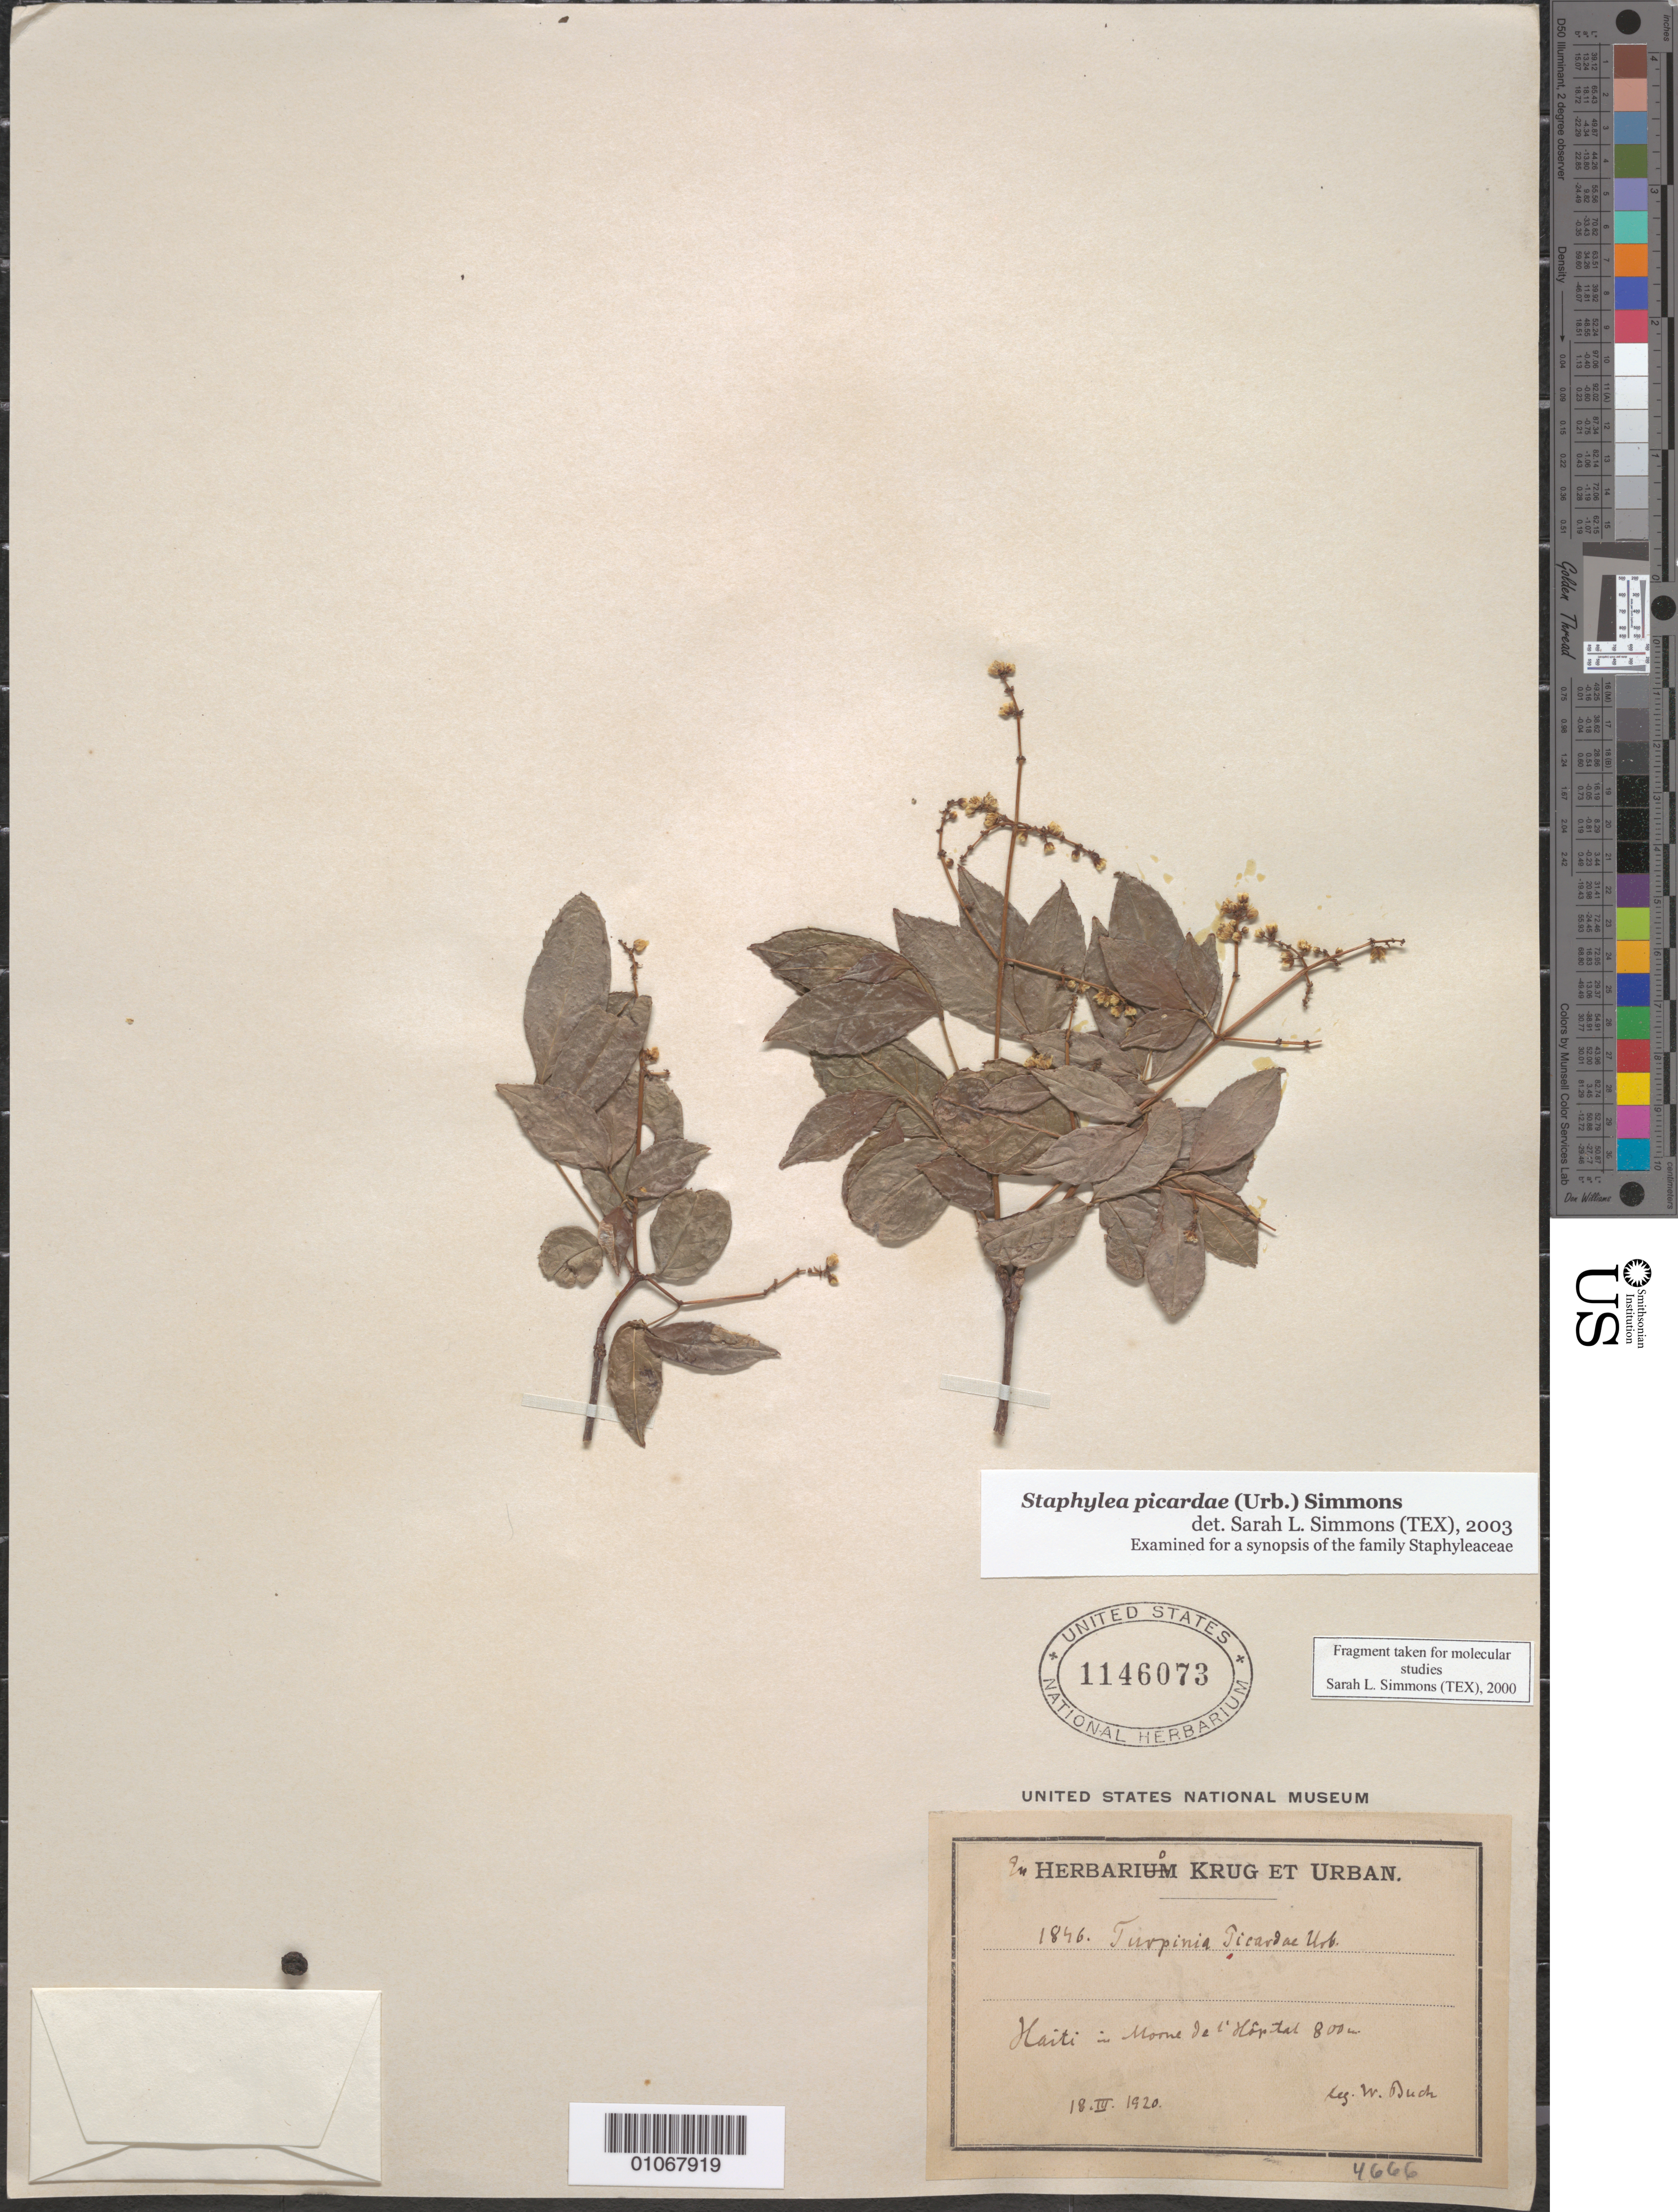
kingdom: Plantae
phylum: Tracheophyta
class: Magnoliopsida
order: Crossosomatales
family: Staphyleaceae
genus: Turpinia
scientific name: Turpinia picardae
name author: Urb.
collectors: W. Buch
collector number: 1846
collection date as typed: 18 Apr 1920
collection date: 1920-04-18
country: Haiti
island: Hispaniola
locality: Morne de l'Hospital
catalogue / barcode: US 1146073